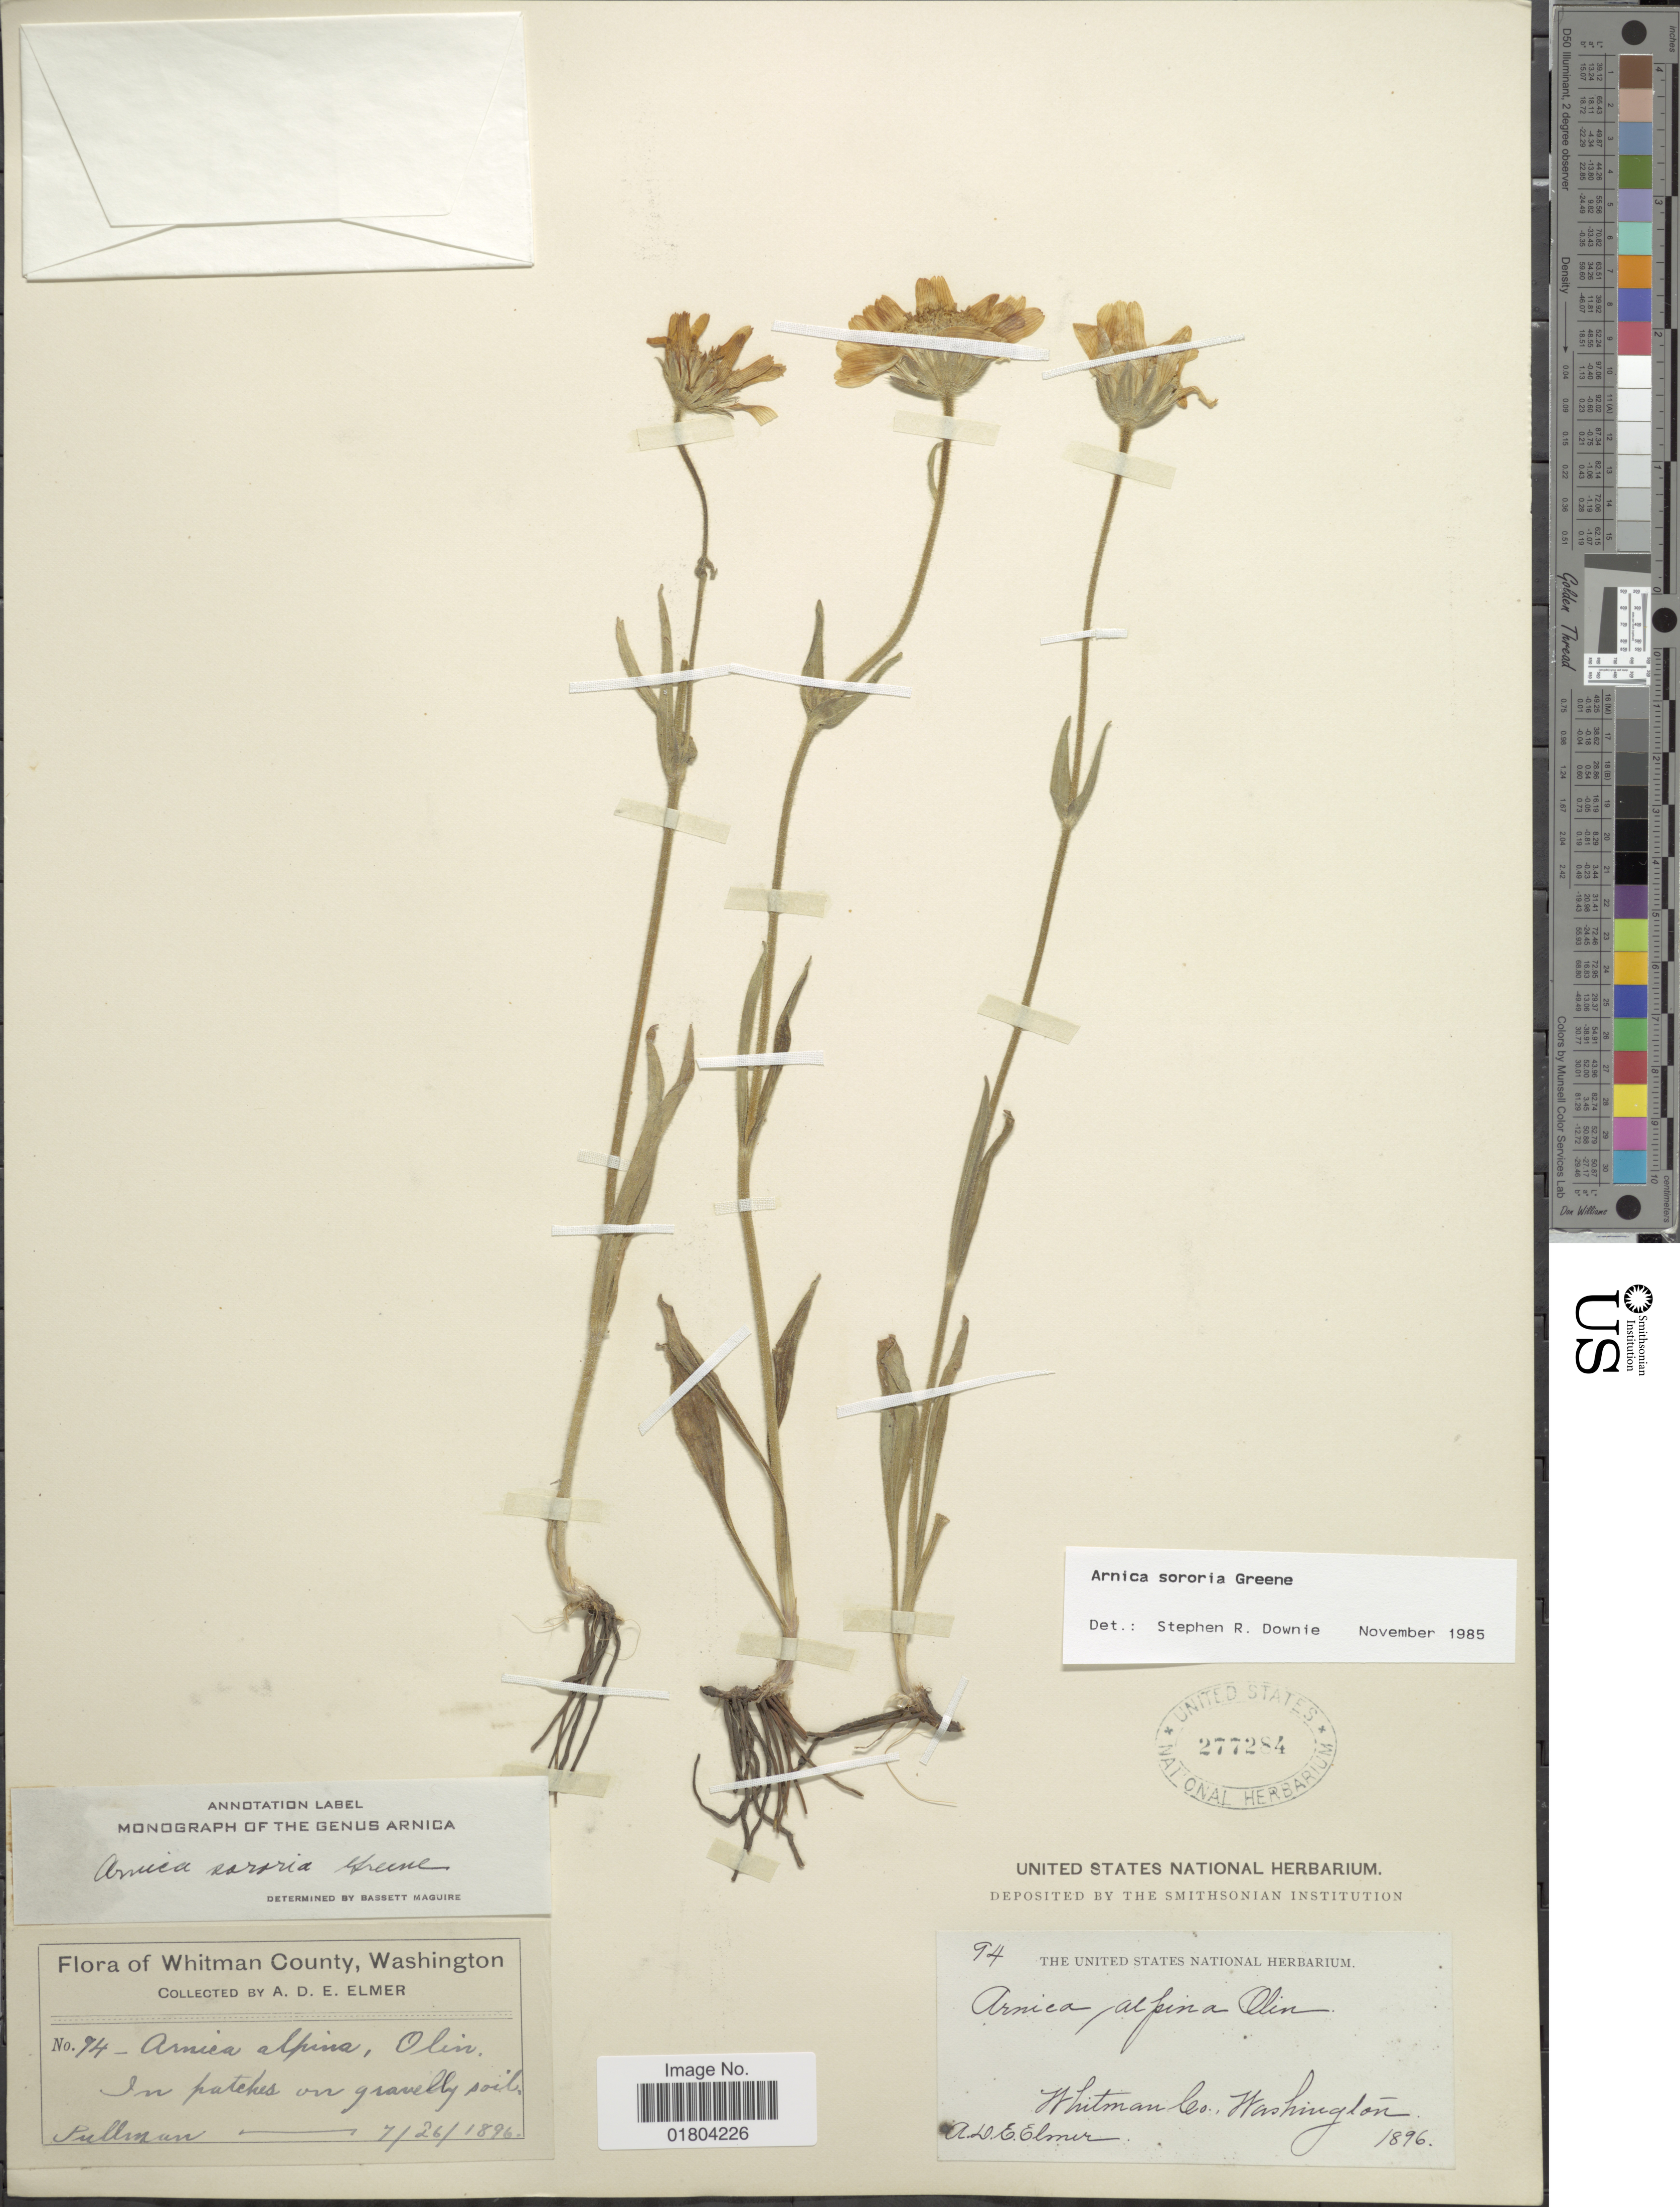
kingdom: Plantae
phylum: Tracheophyta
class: Magnoliopsida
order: Asterales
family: Asteraceae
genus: Arnica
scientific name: Arnica sororia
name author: Greene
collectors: A. D. E. Elmer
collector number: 94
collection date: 1896-07-26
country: United States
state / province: Washington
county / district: Whitman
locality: Whitman County, In patches on gravelly soils, Pullman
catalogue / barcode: US 277284